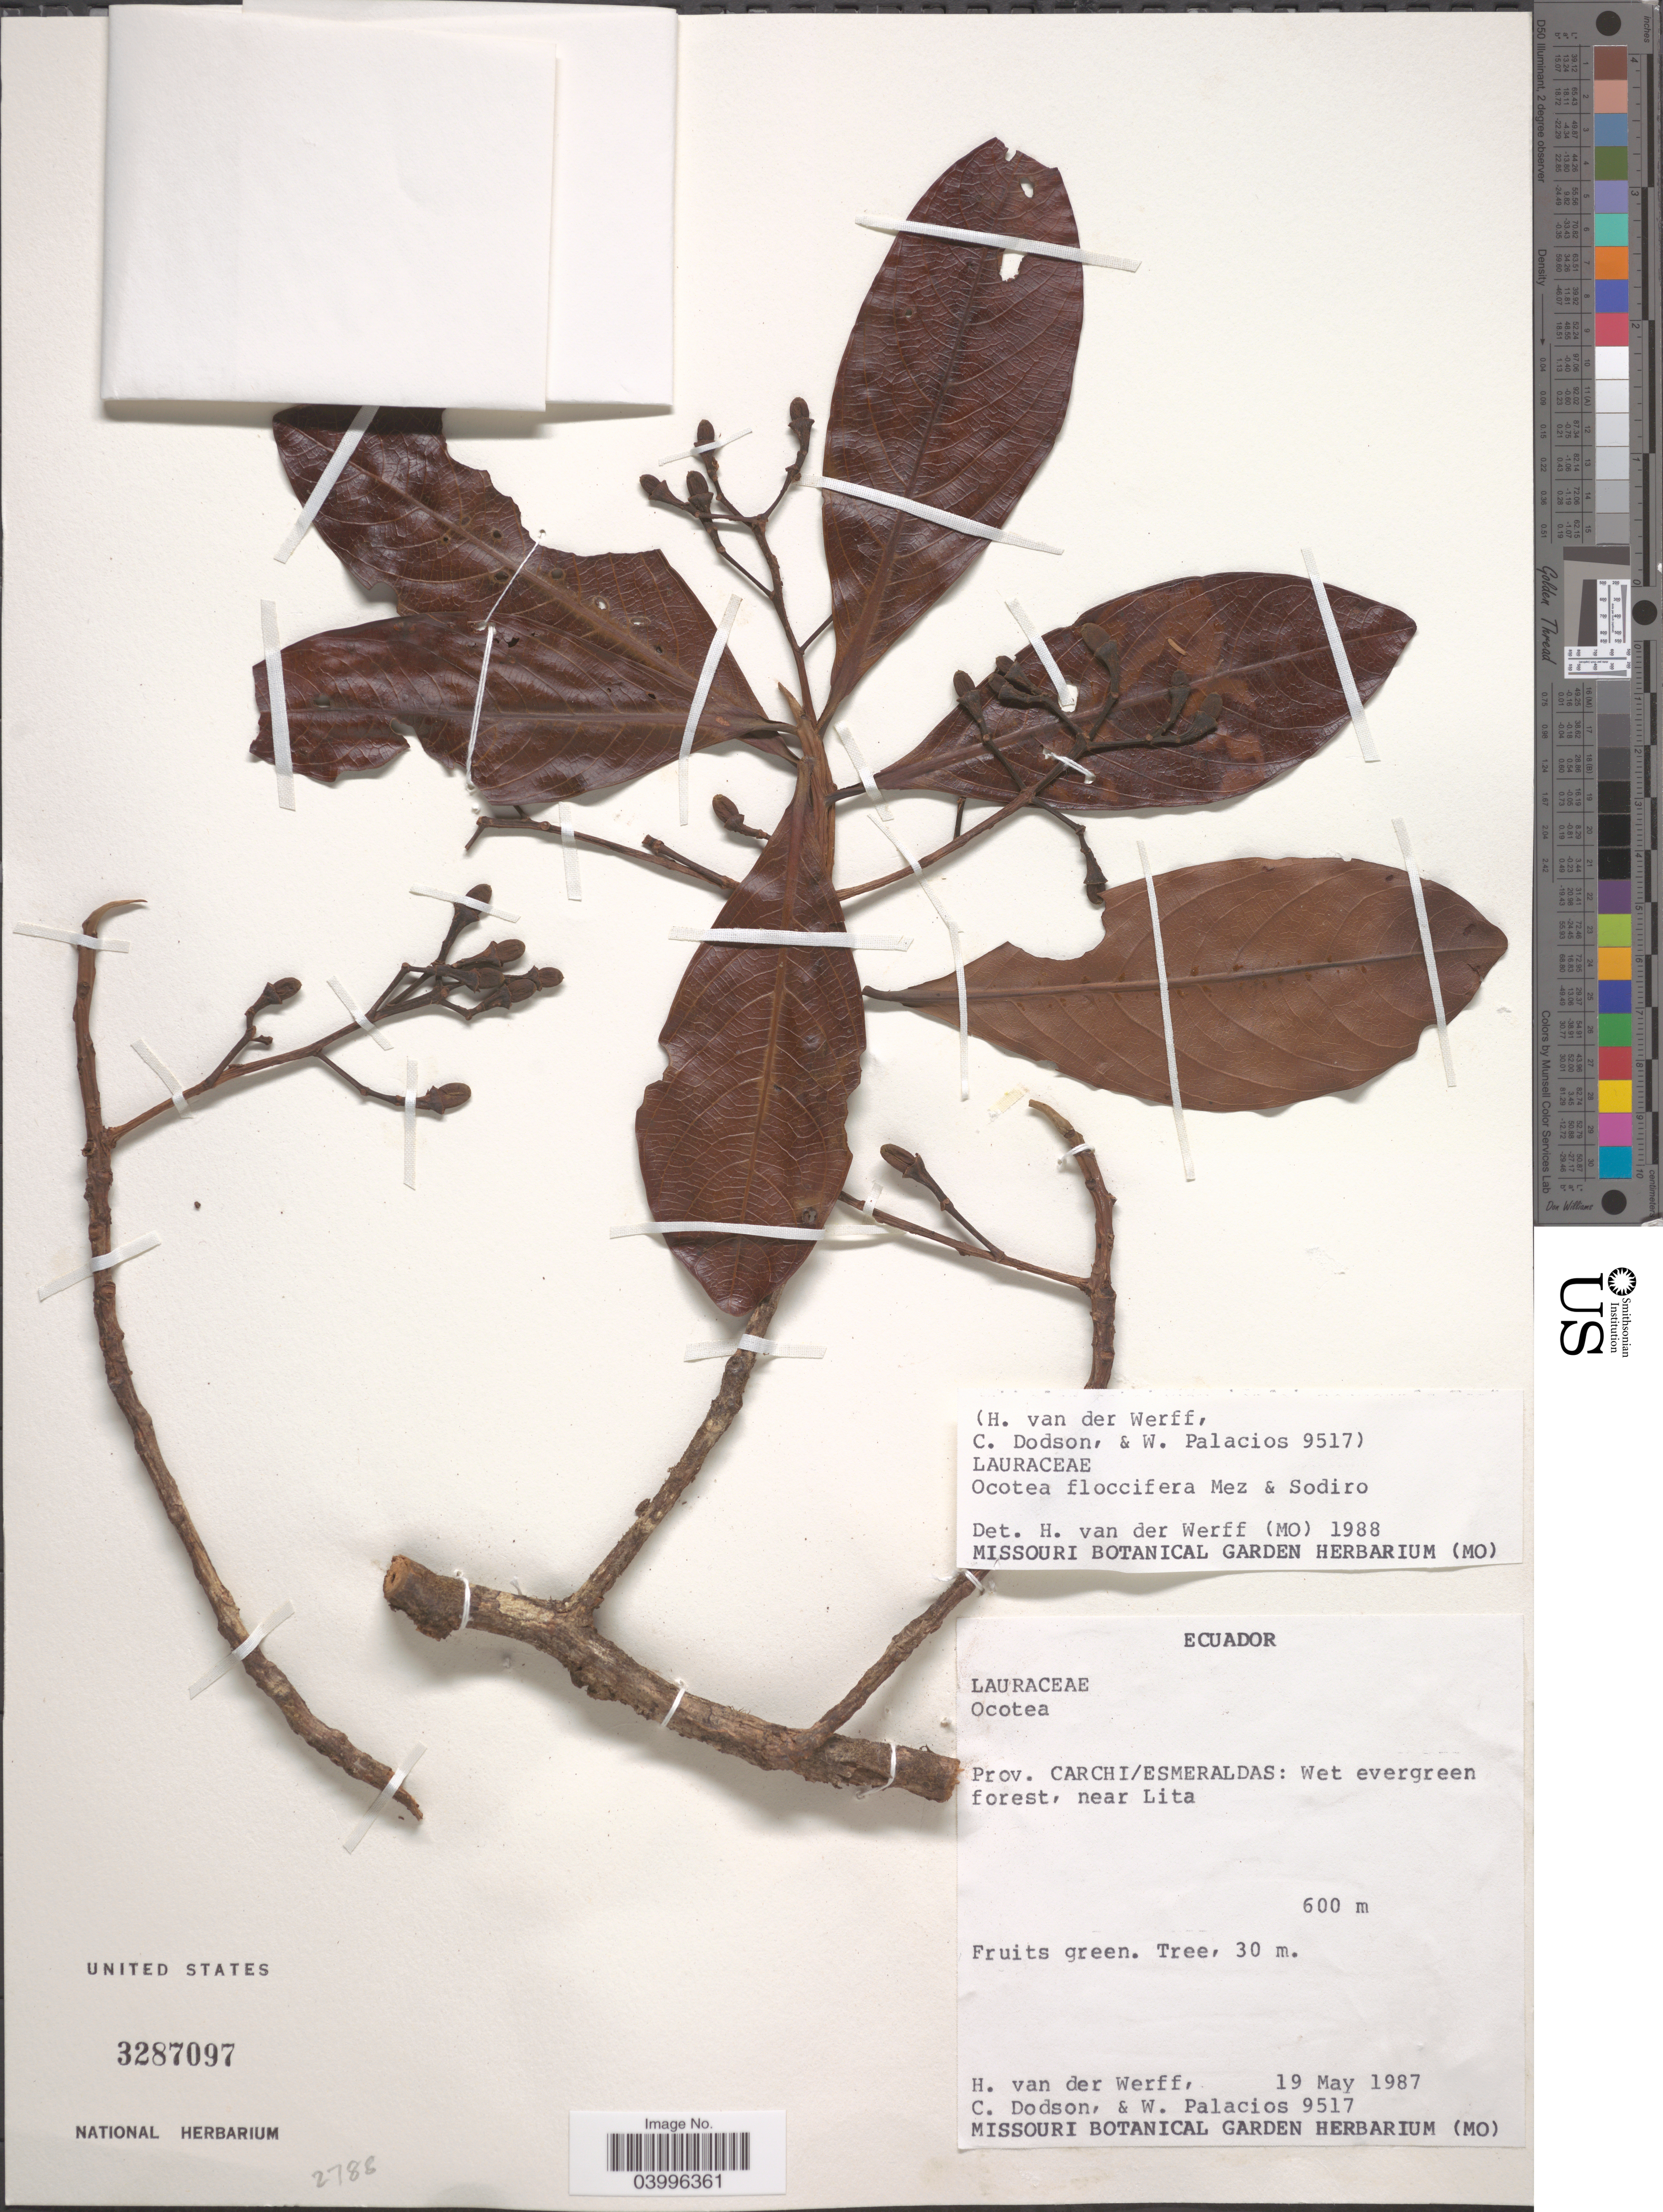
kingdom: Plantae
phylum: Tracheophyta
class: Magnoliopsida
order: Laurales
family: Lauraceae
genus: Ocotea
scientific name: Ocotea floccifera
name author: Mez & Sodiro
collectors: H. van der Werff, C. Dodson & W. Palacios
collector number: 9517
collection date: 1987-05-19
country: Ecuador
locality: Prov. Carchi/Esmeraldas: Wet evergreen forest, near Lita.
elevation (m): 600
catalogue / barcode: US 3287097